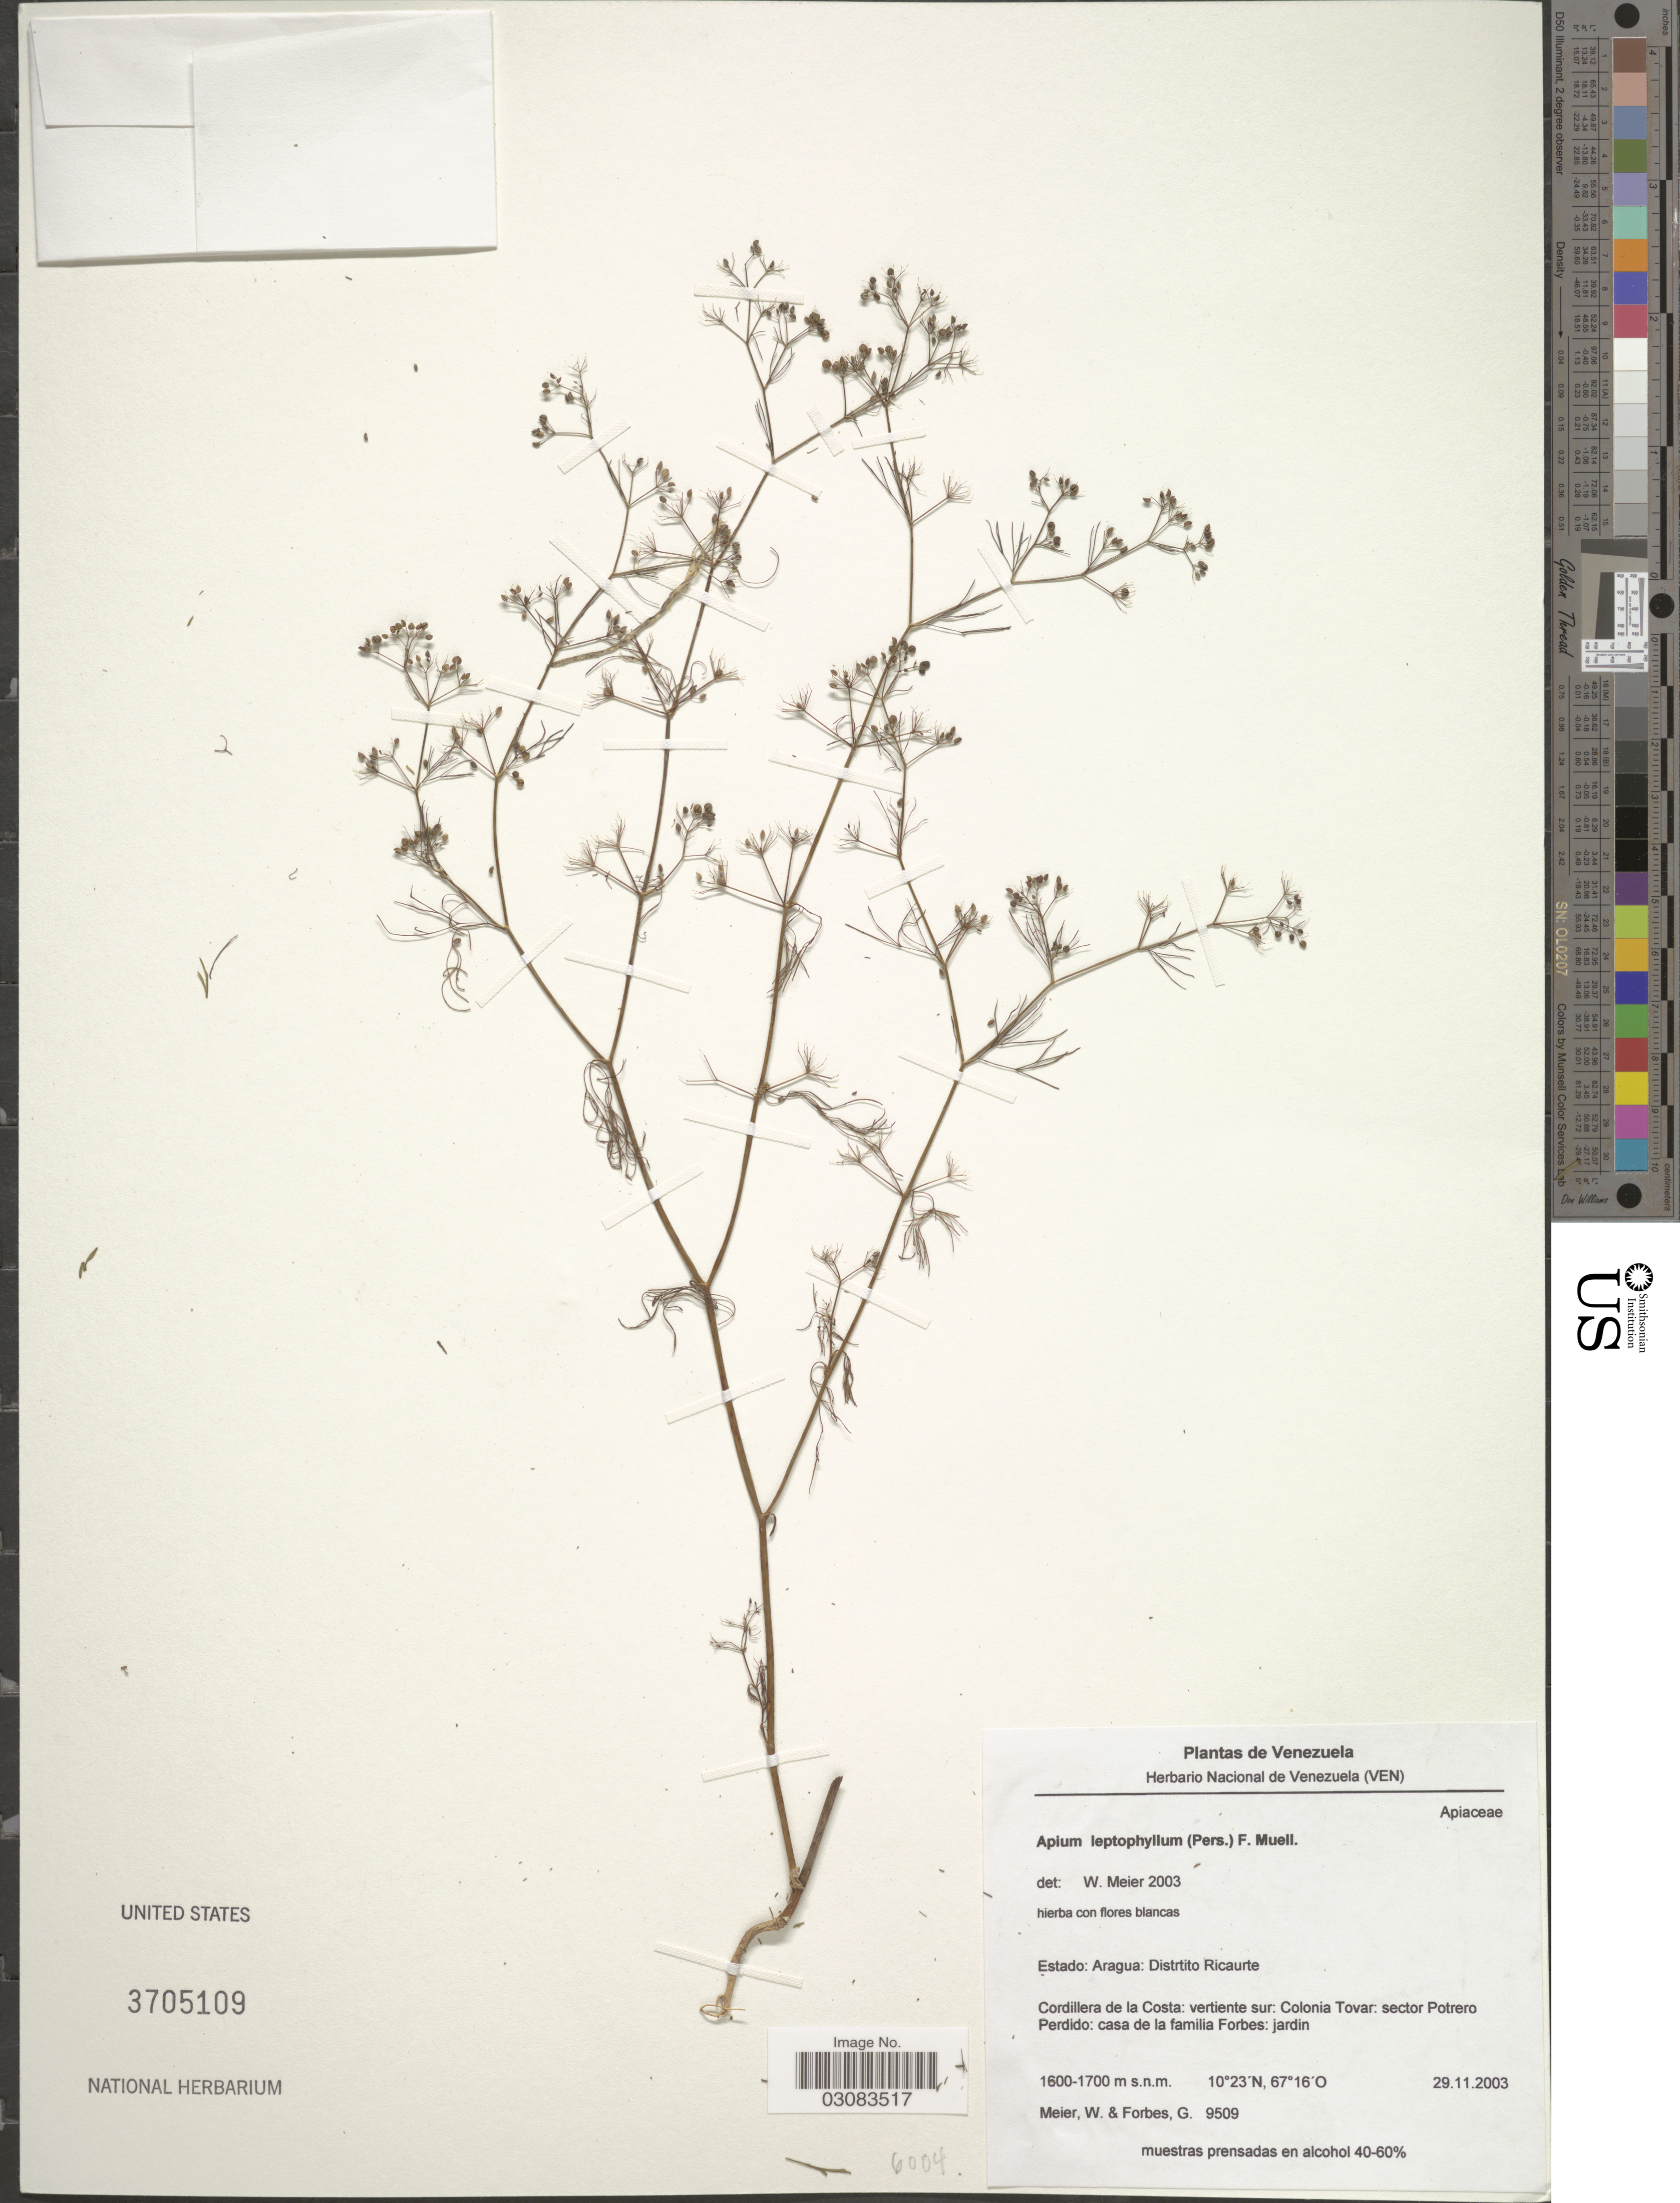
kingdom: Plantae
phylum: Tracheophyta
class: Magnoliopsida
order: Apiales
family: Apiaceae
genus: Cyclospermum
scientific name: Cyclospermum leptophyllum var. leptophyllum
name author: (Pers.) Sprague ex Britton & P. Wilson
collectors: W. Meier & G. Forbes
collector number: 9509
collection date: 2003-11-29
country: Venezuela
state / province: Aragua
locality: Distrtito Ricaurte. Cordillera de la Costa: vertiente sur: Colonia Tovar: sector Potrero Perdido: casa de la familia Forbes: jardin.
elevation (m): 1600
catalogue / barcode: US 3705109